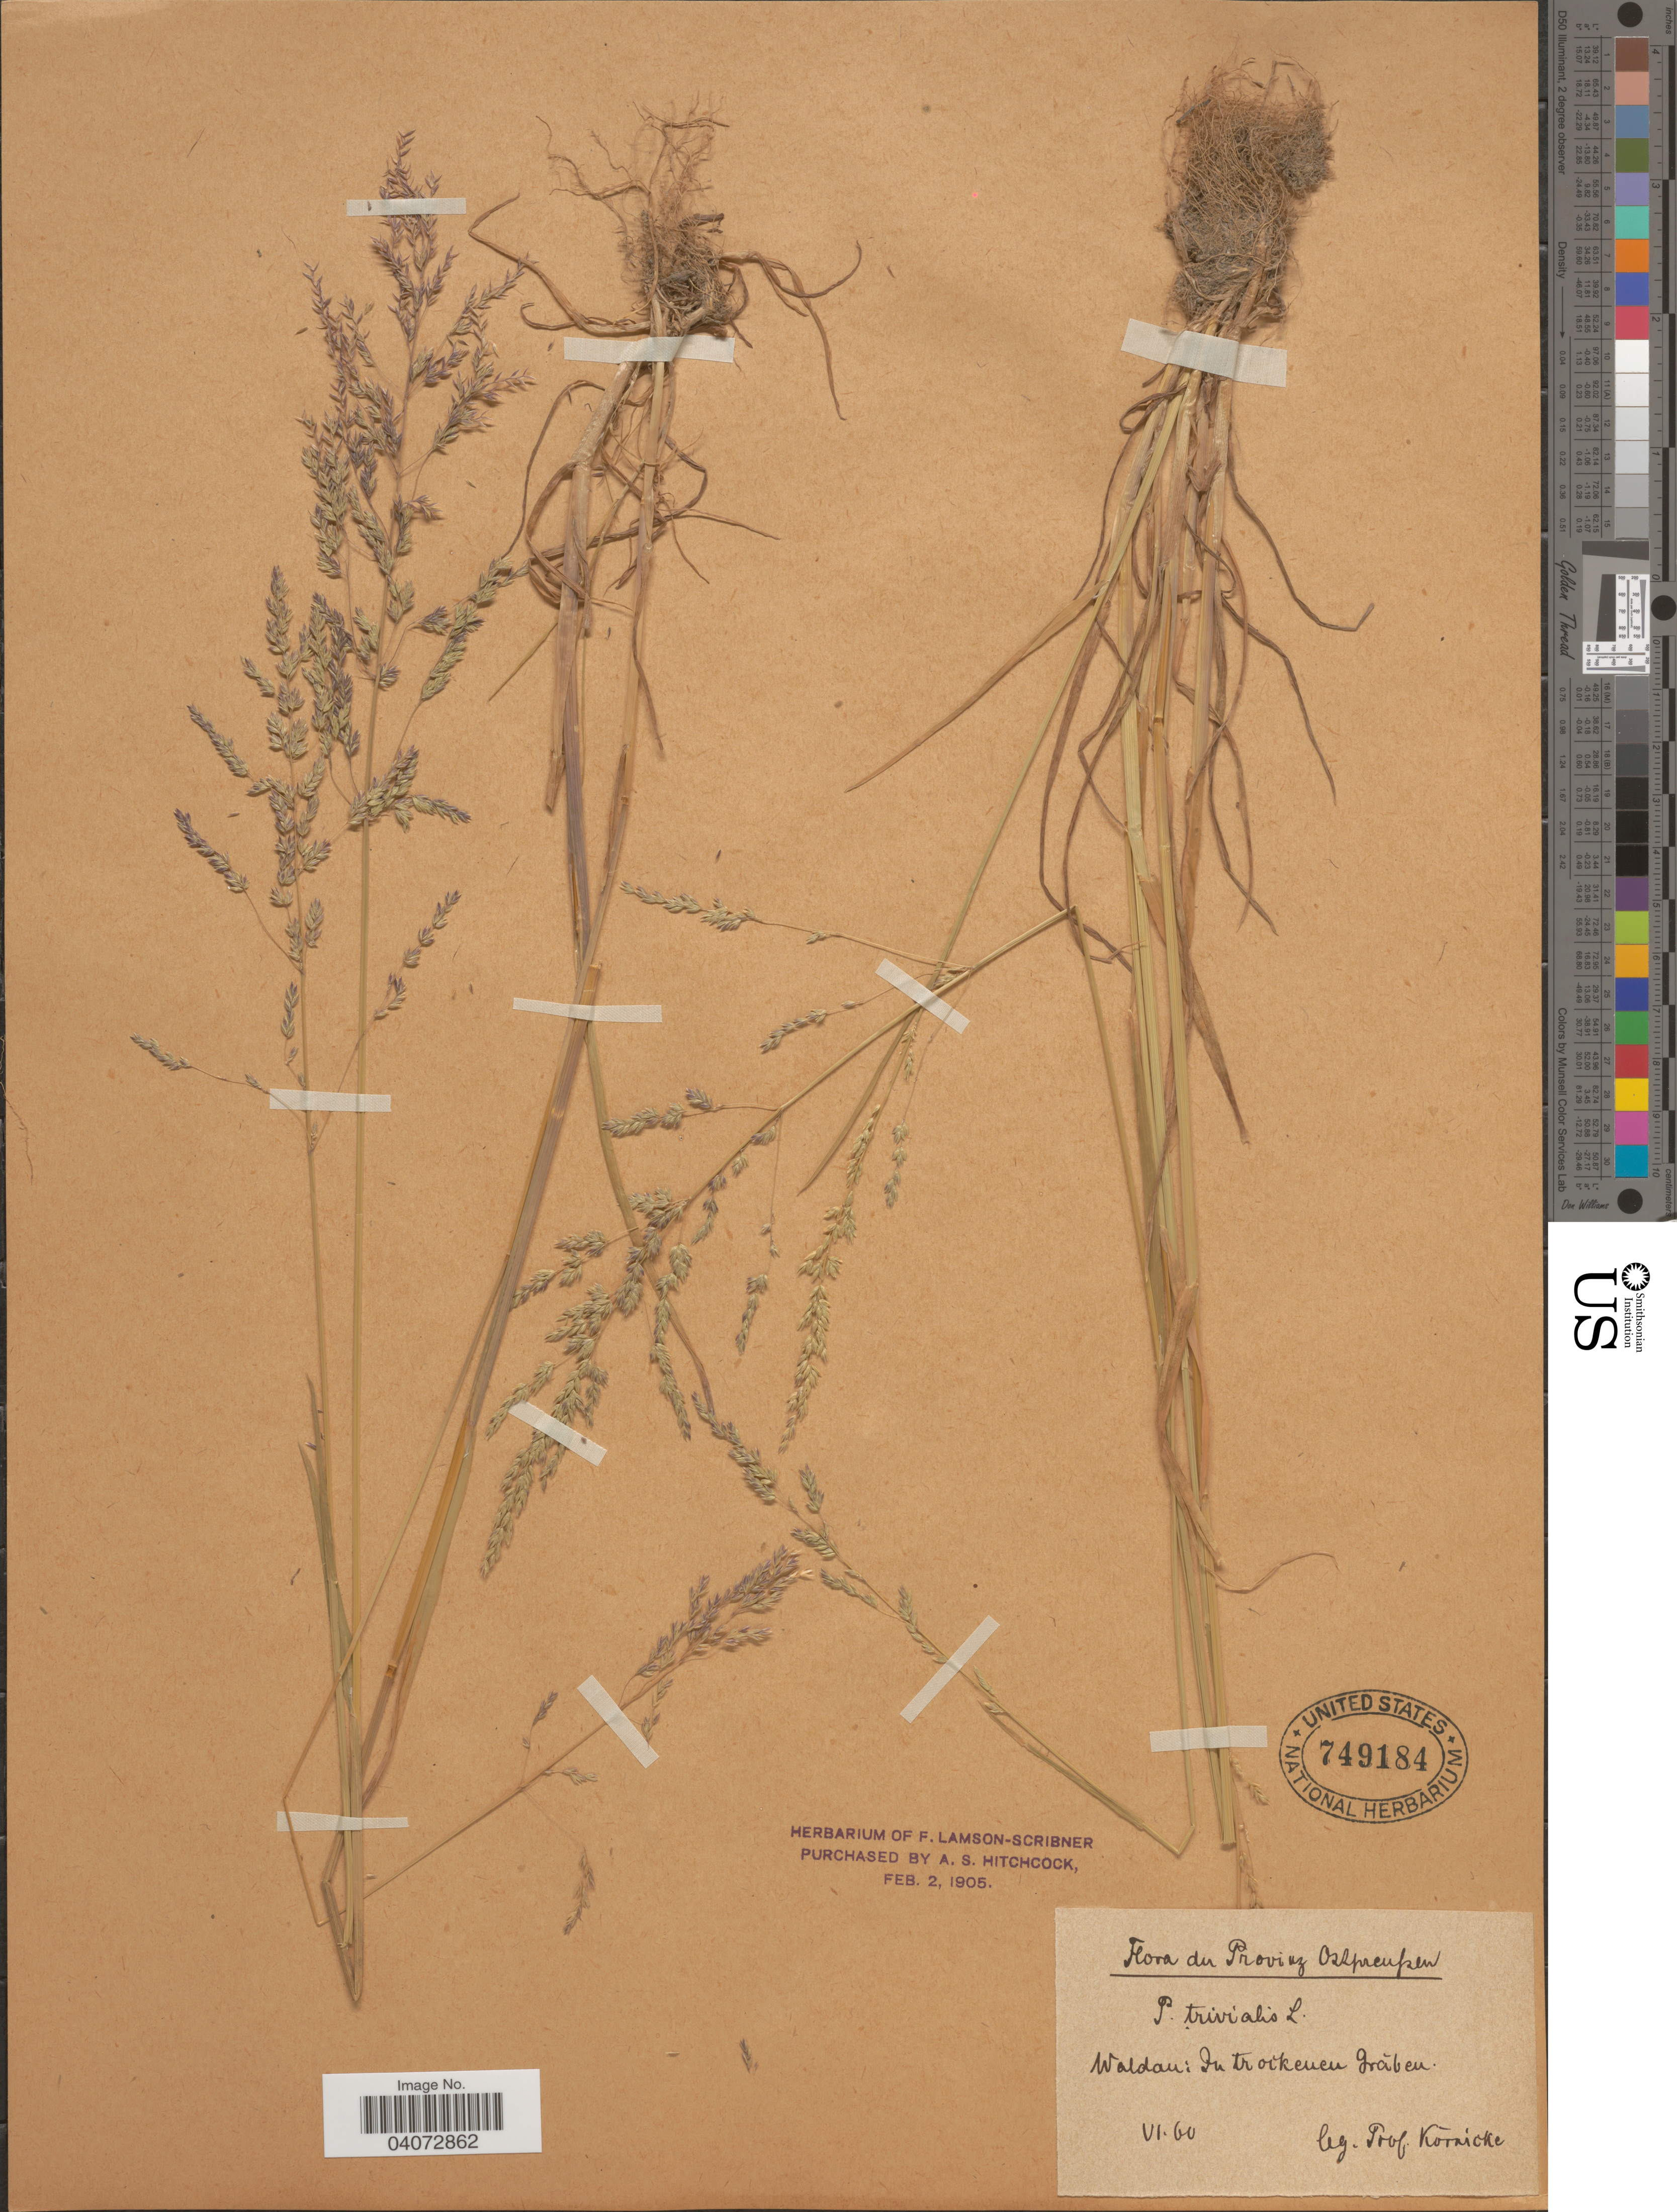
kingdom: Plantae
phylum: Tracheophyta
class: Liliopsida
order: Poales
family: Poaceae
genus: Poa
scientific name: Poa trivialis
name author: L.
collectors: Körnicke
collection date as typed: Transcribed d/m/y: /6/60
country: Germany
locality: Provinz Ostpreußen. Waldau.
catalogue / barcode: US 749184